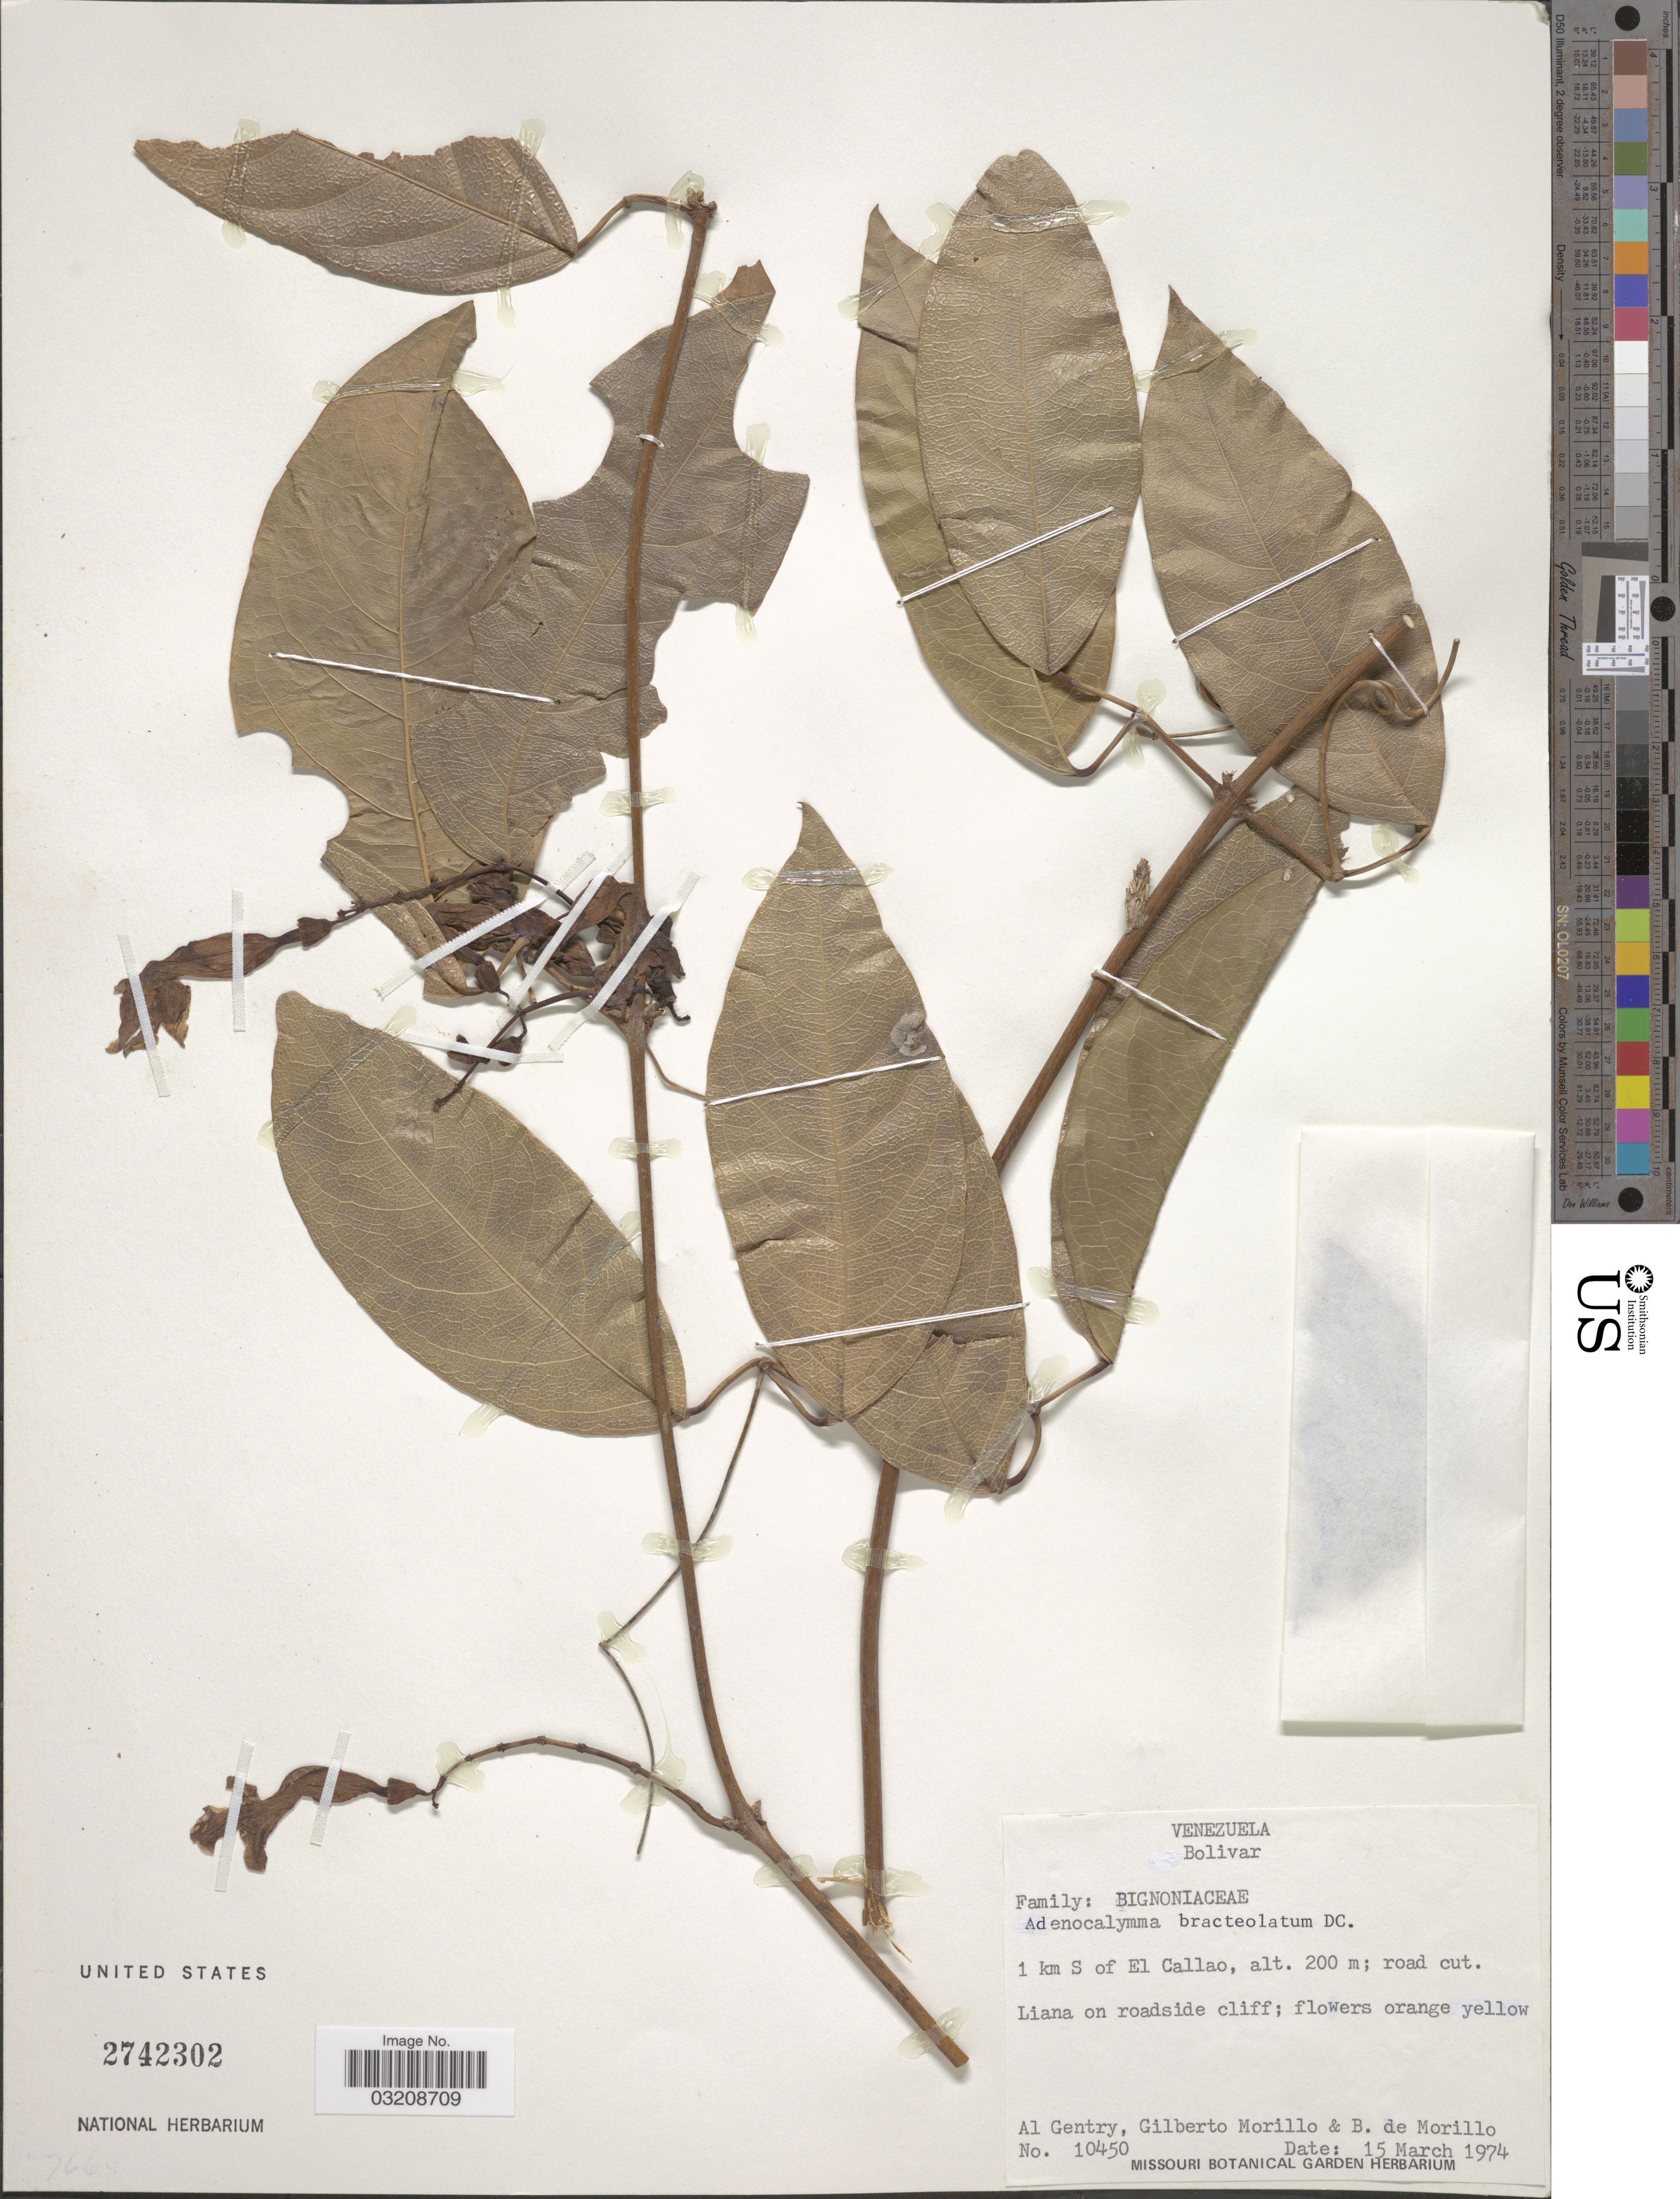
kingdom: Plantae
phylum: Tracheophyta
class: Magnoliopsida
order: Lamiales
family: Bignoniaceae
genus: Adenocalymma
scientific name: Adenocalymma bracteolatum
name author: DC.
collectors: A. H. Gentry, G. N. Morillo & B. Morillo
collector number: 10450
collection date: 1974-03-15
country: Venezuela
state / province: Bolivar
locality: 1 km S of El Callao.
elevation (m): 200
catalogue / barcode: US 2742302